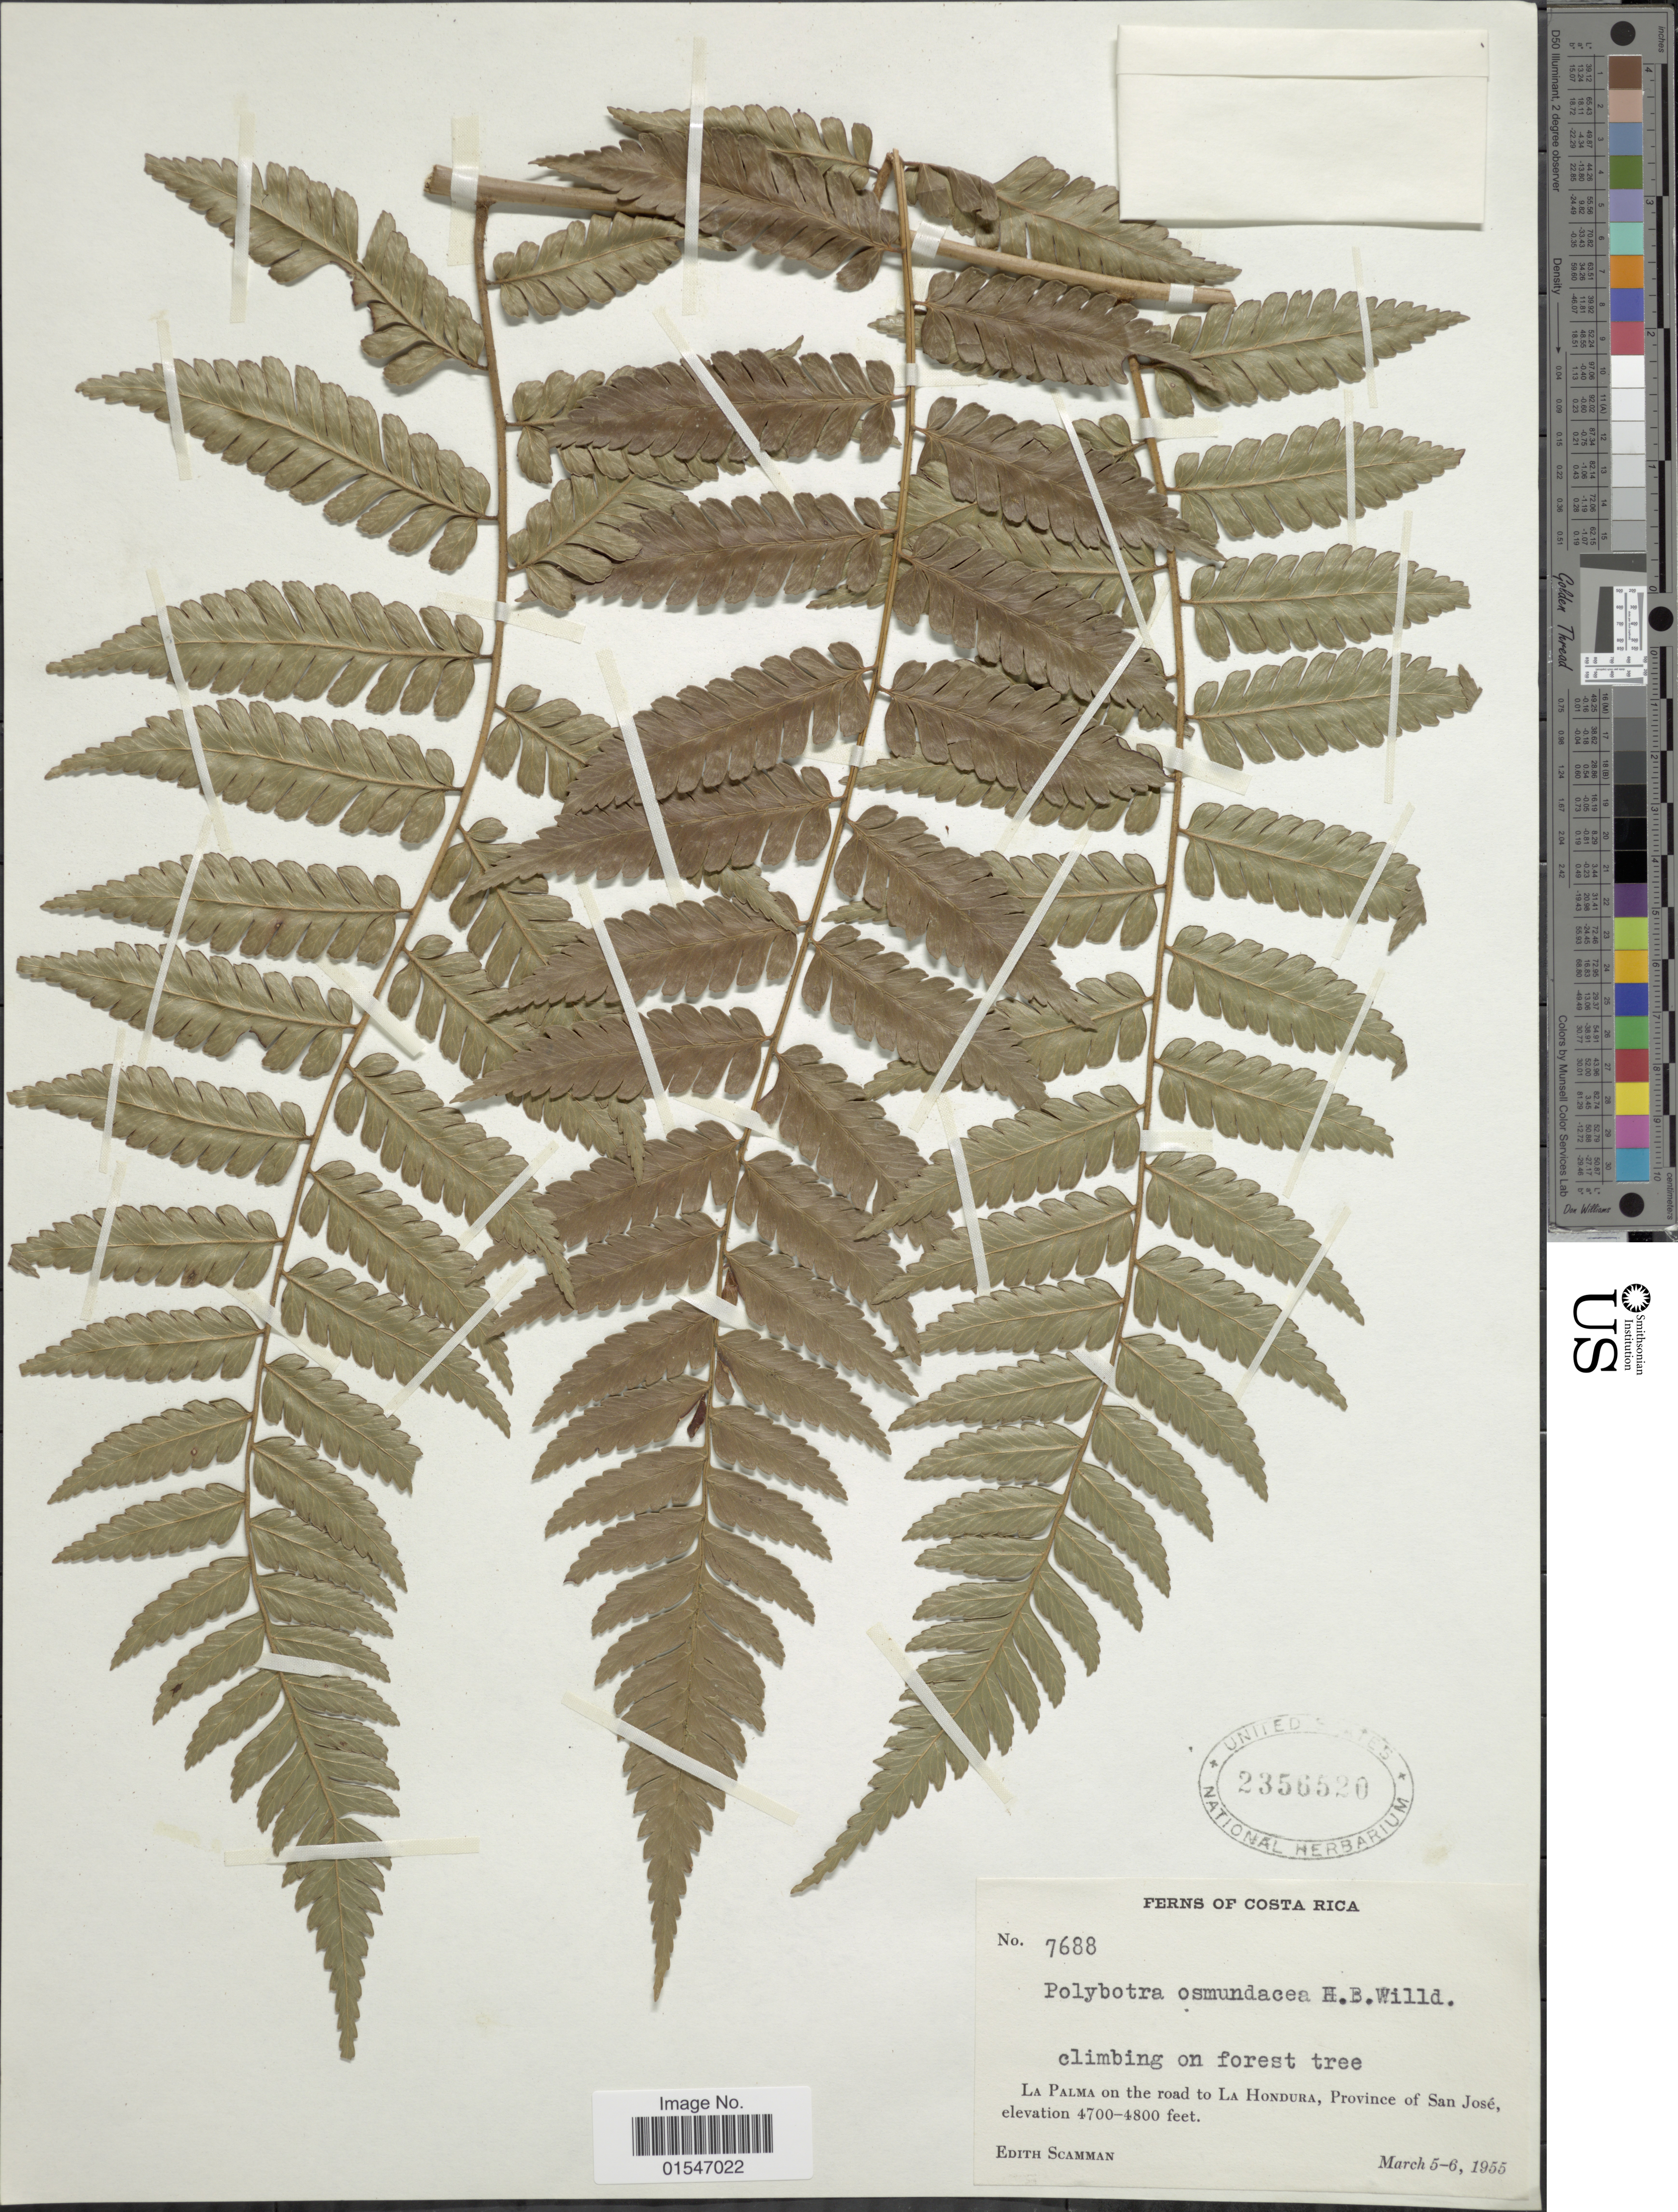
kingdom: Plantae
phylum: Tracheophyta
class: Polypodiopsida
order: Polypodiales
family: Dryopteridaceae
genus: Polybotrya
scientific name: Polybotrya osmundacea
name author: Humb. & Bonpl. ex Willd.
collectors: E. Scamman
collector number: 7688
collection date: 1955-03-05/1955-03-06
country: Costa Rica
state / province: San José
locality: Costa Rica. La Palma on the road to La Hondura, Province of San Jose.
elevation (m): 1433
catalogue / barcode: US 2356520